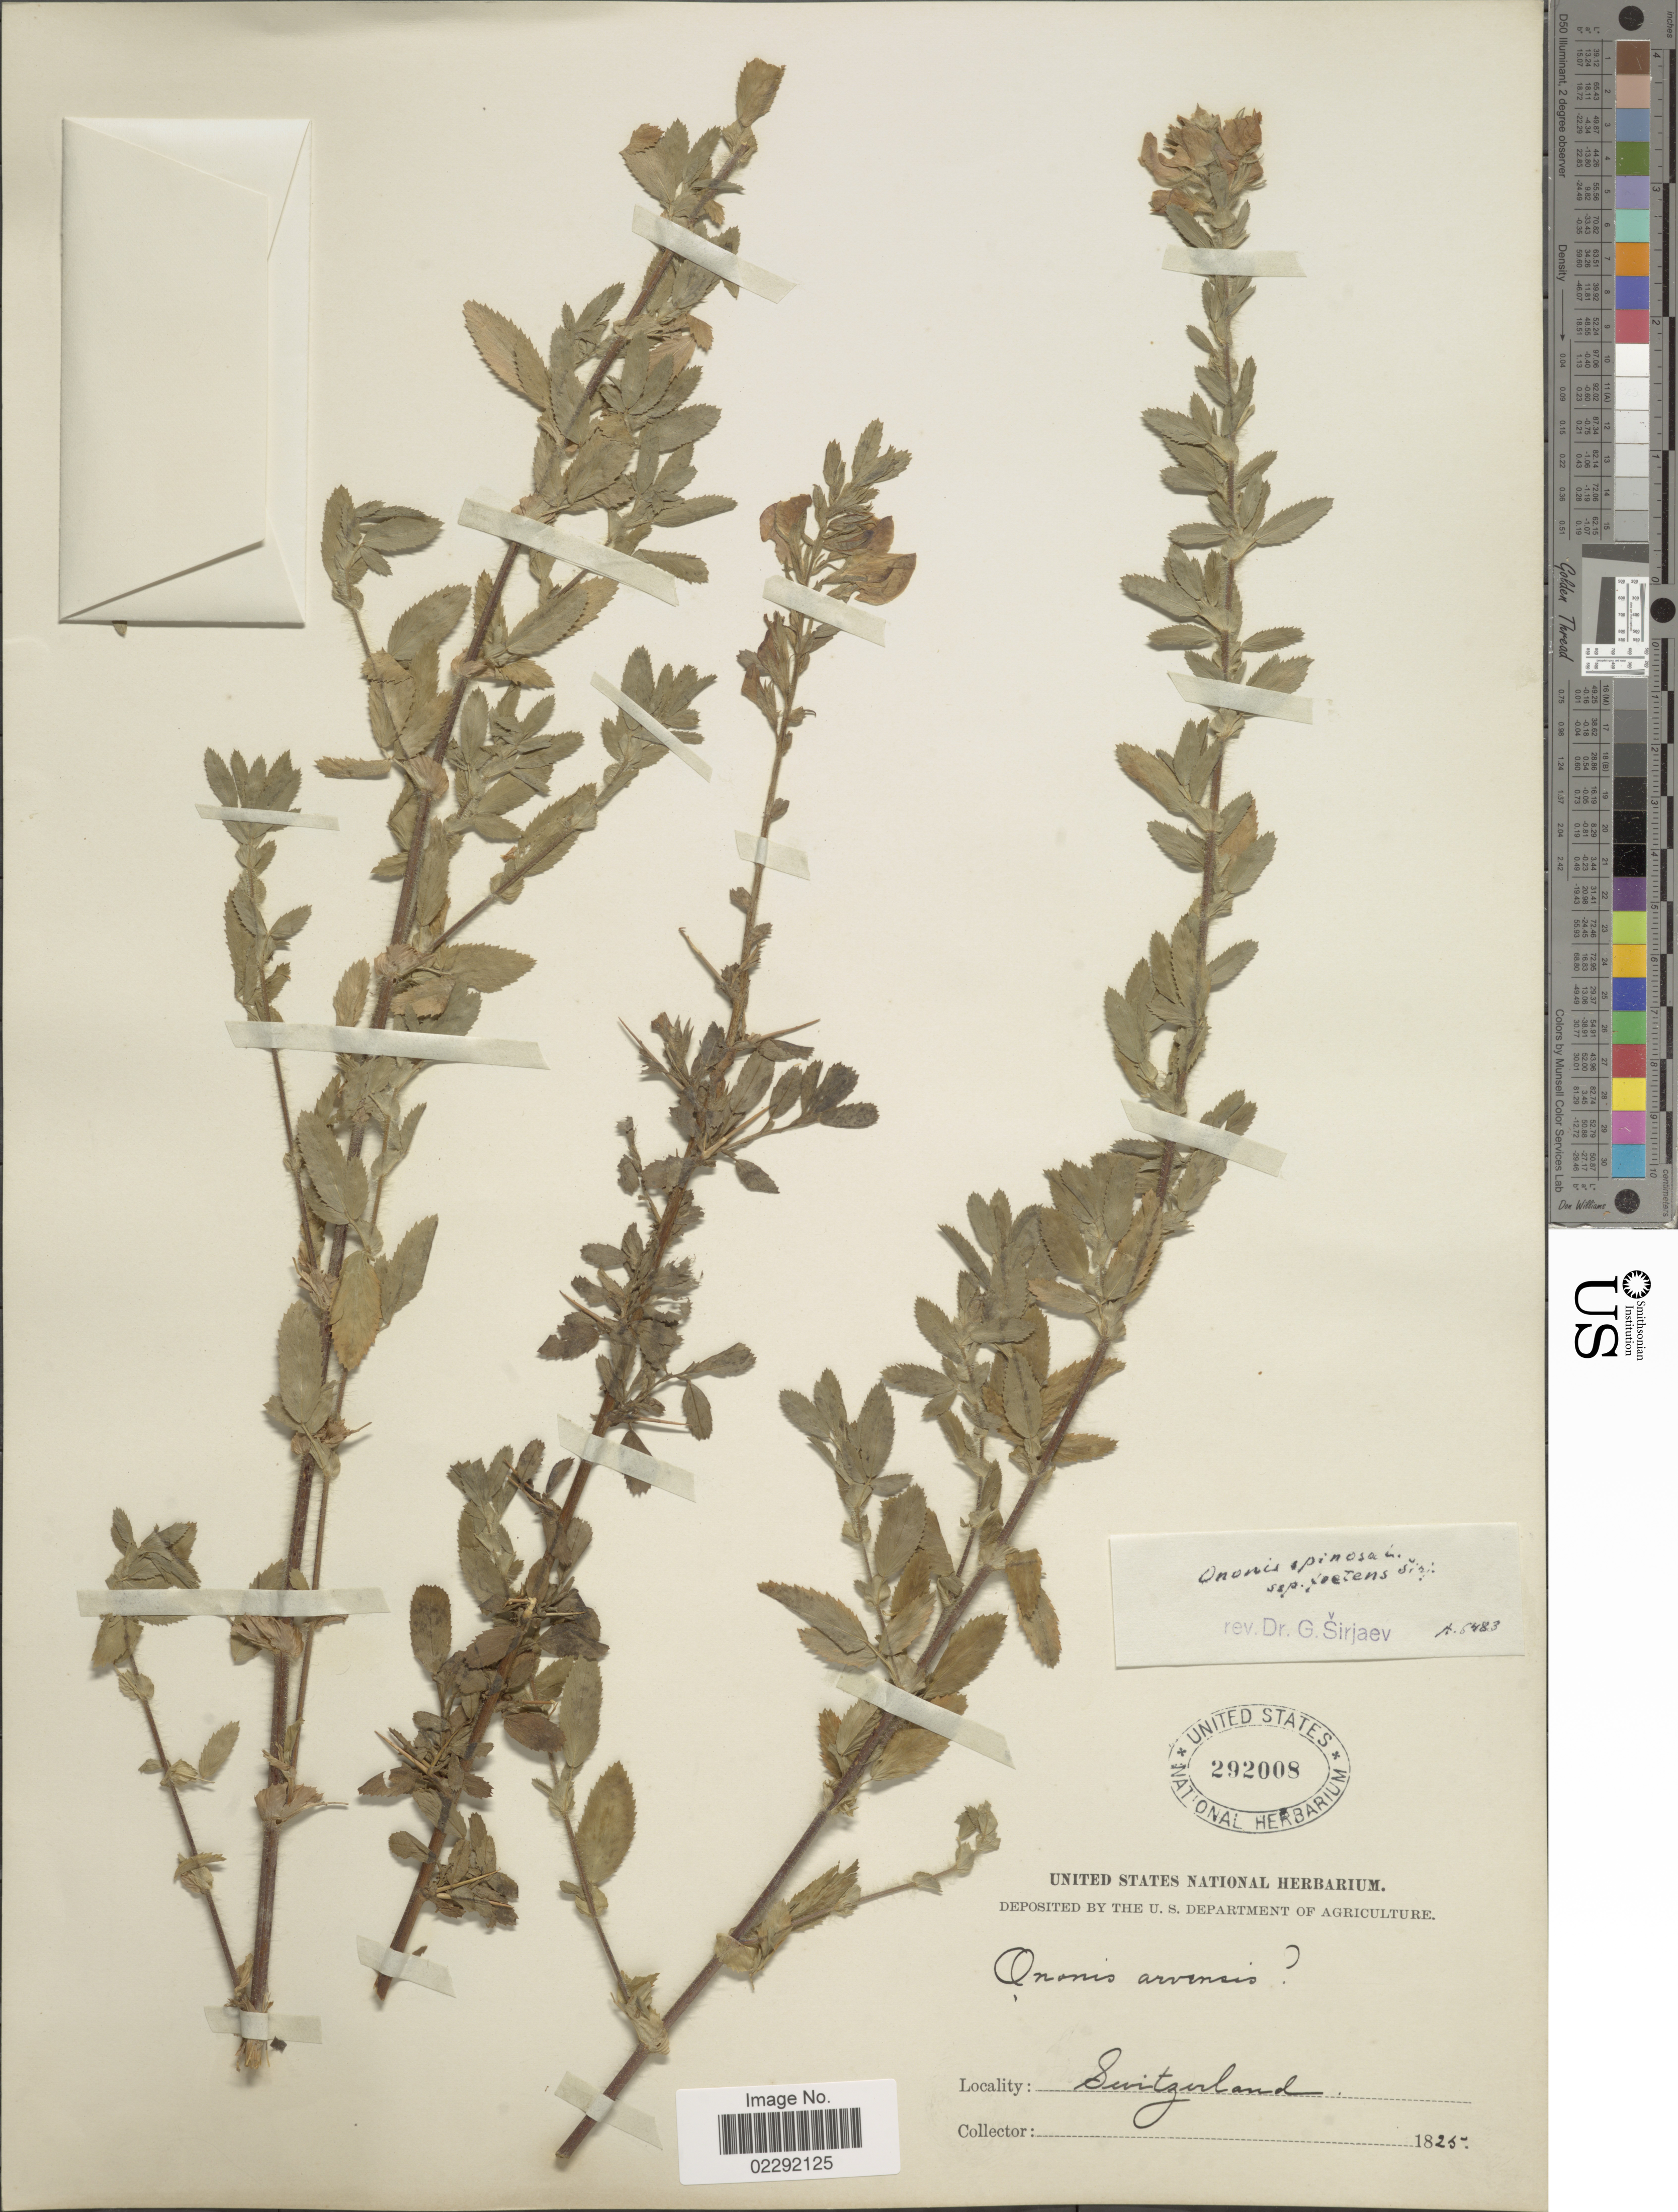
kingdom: Plantae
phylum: Tracheophyta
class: Magnoliopsida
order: Fabales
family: Fabaceae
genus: Ononis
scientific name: Ononis spinosa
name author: L.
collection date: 1825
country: Switzerland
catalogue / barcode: US 292008